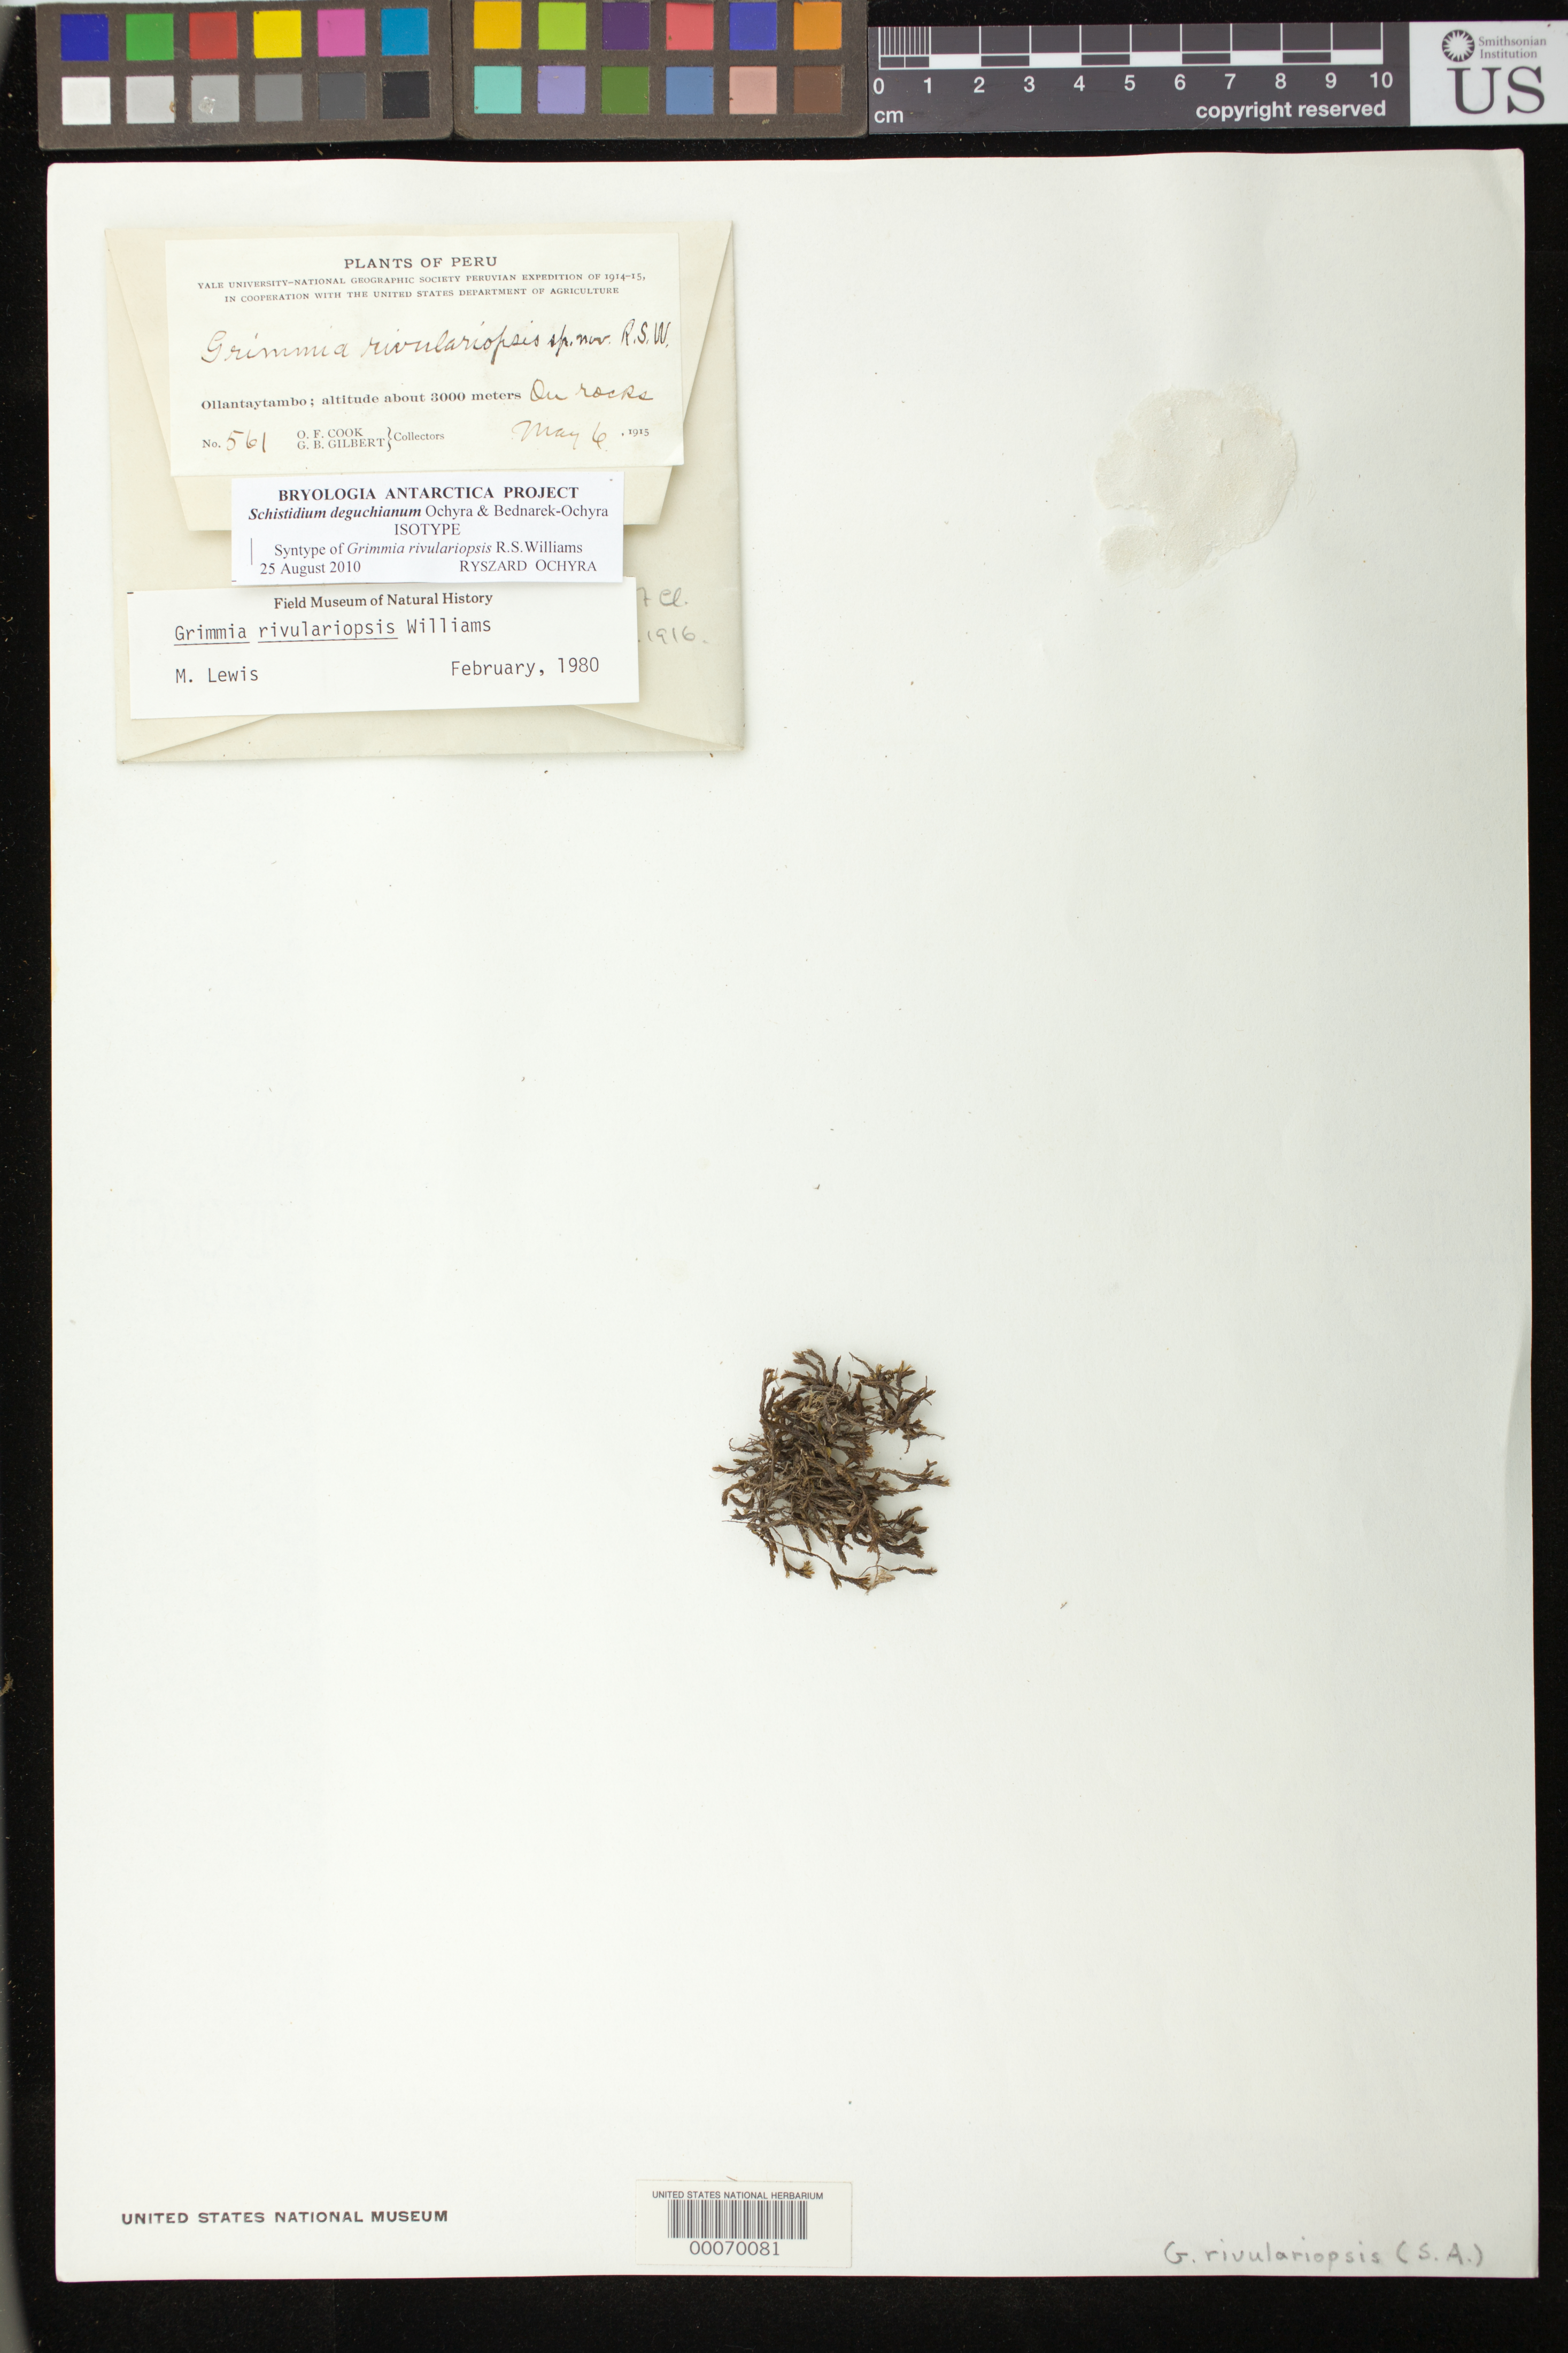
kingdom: Plantae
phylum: Bryophyta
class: Bryopsida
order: Grimmiales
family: Grimmiaceae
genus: Schistidium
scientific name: Schistidium deguchianum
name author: Ochyra & Bedn.-Ochyra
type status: Syntype; Isotype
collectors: O. F. Cook & G. B. Gilbert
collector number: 561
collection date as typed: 06 May 1915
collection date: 1915-05-06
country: Peru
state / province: Cusco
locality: Ollantaytambo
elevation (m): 3100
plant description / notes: Grimmia rivulariopsis R.S. Williams is based on two syntype collections, one of which (Cook & Gilbert 561) was later (2011) designated as the type of a second species, Schistidium deguchianum Ochyra & Bednarek-Ochyra.